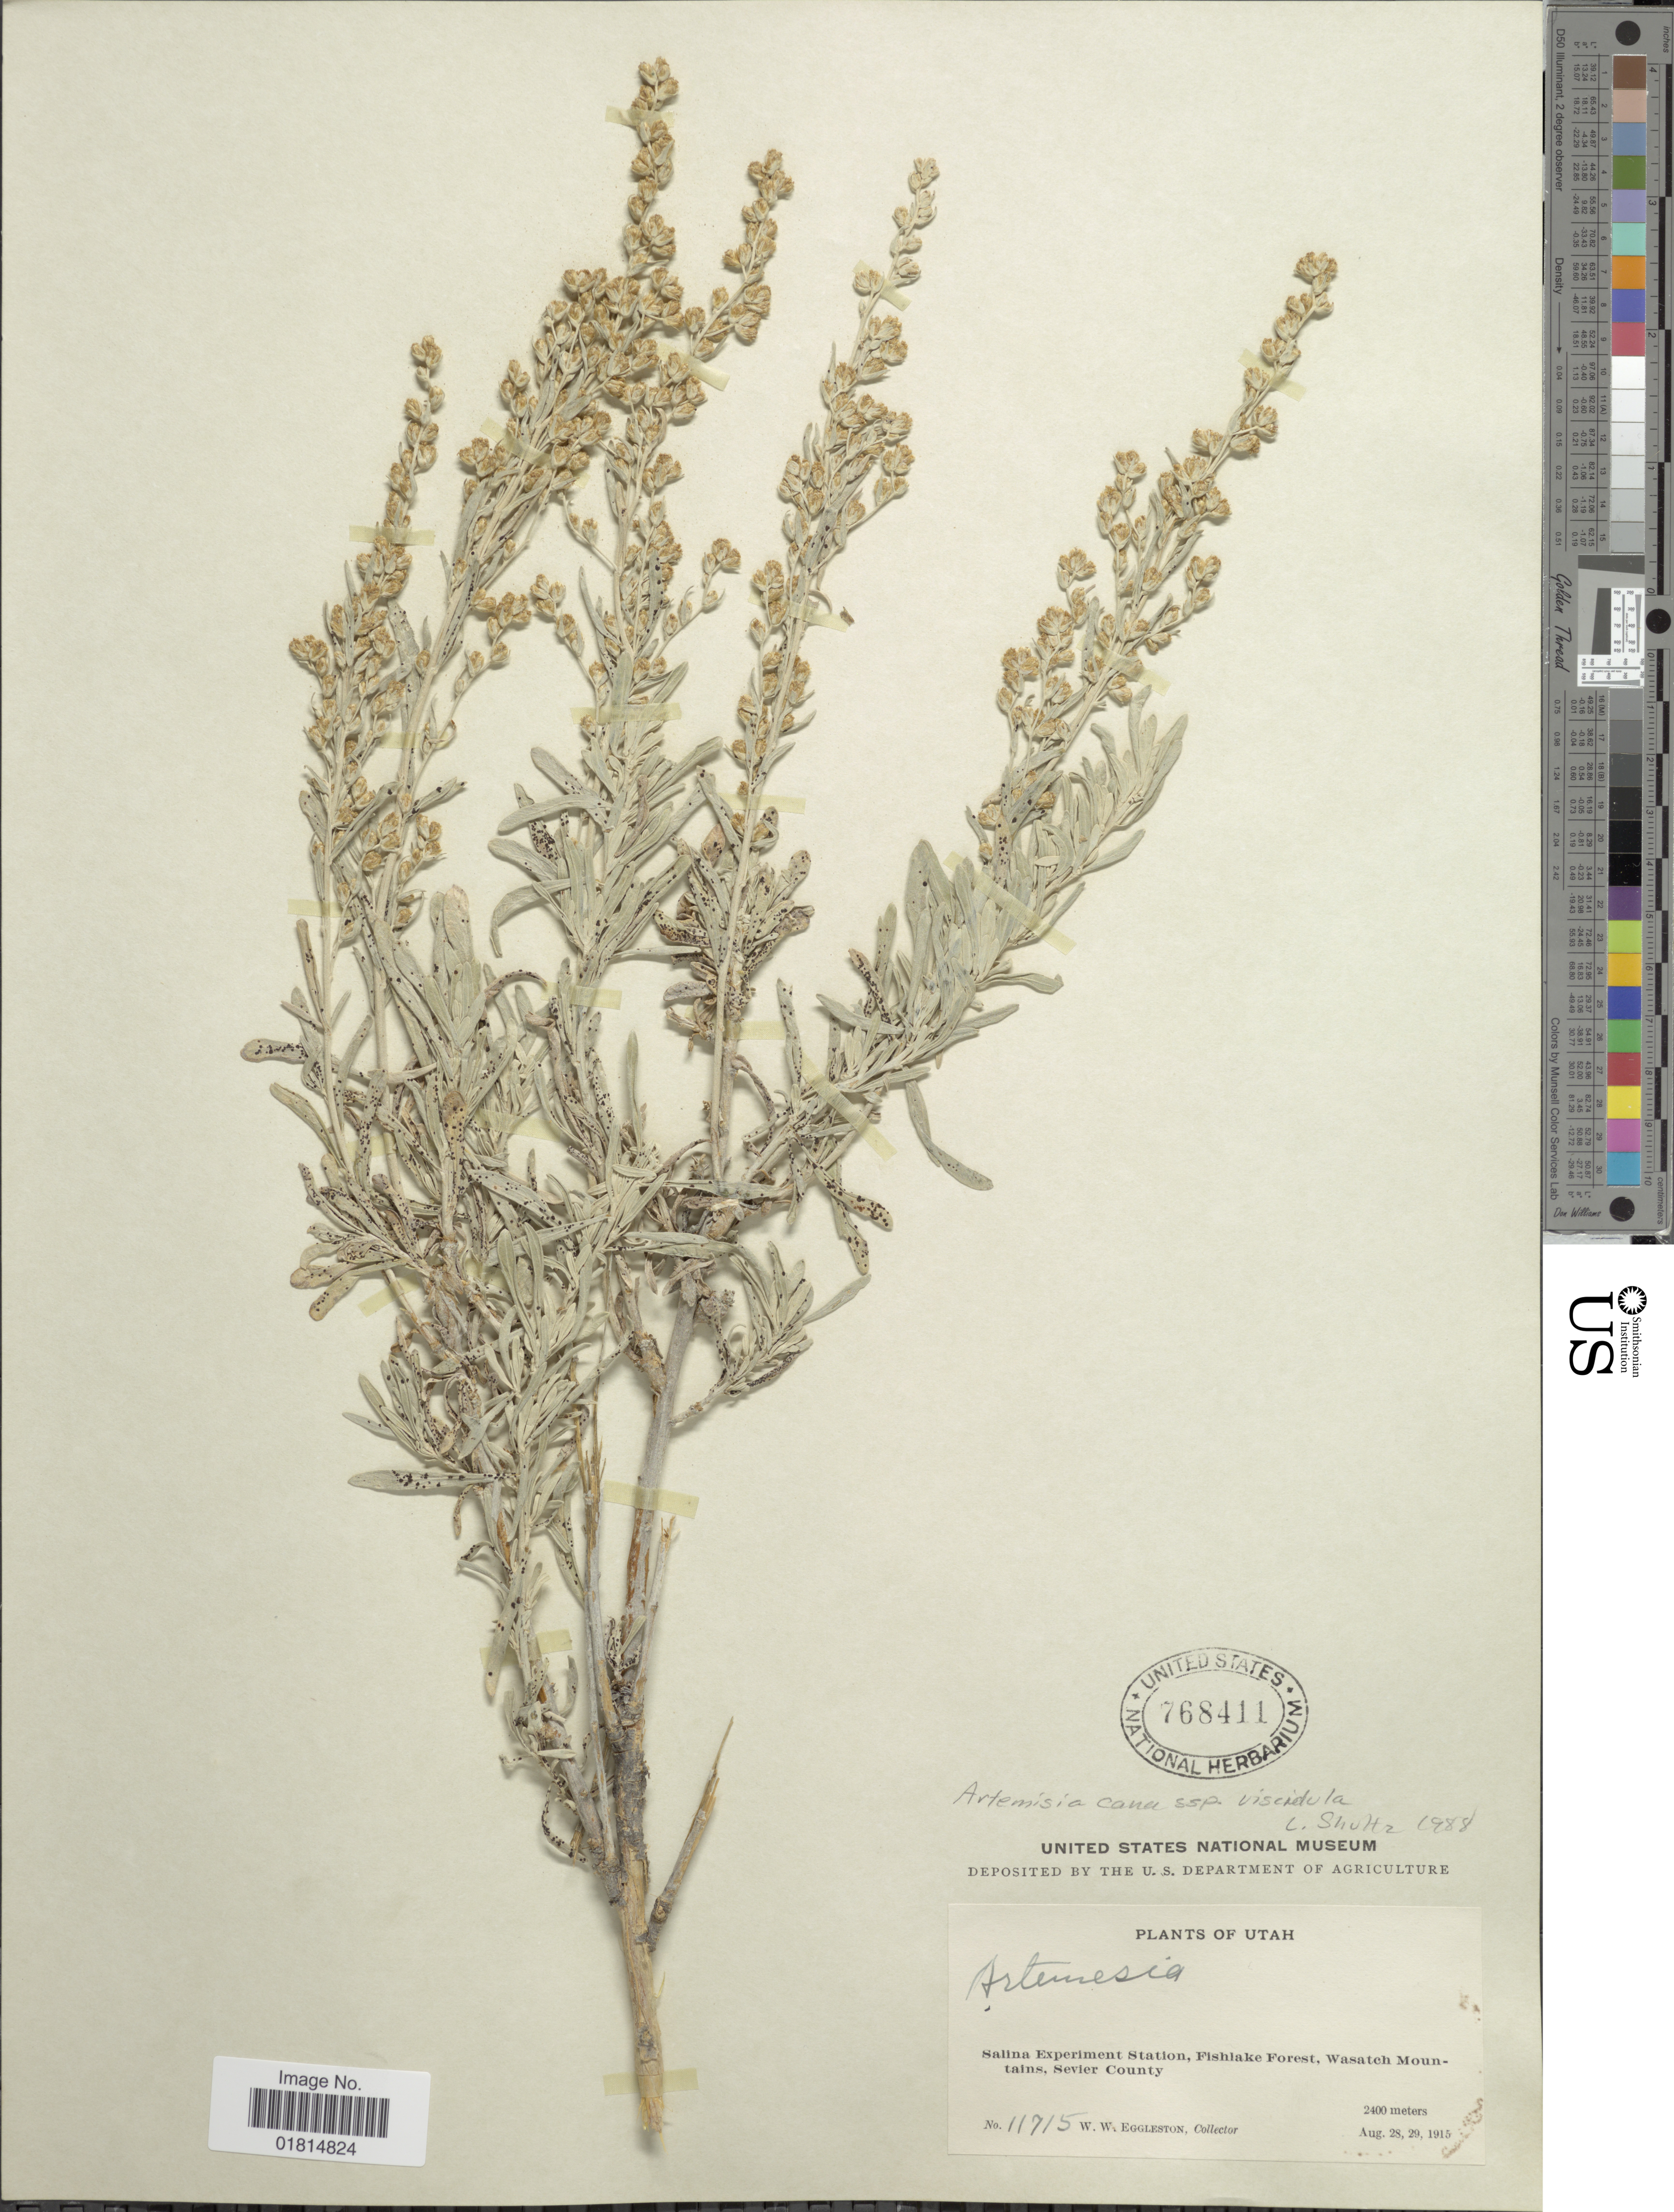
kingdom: Plantae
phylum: Tracheophyta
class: Magnoliopsida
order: Asterales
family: Asteraceae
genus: Artemisia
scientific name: Artemisia cana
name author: Pursh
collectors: W. W. Eggleston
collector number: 11715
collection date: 1915-08-28/1915-08-29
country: United States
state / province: Utah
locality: Salina Experiment Station, Fishlake Forest, Wasatch Mountains, Sevier County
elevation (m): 2400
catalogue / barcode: US 768411